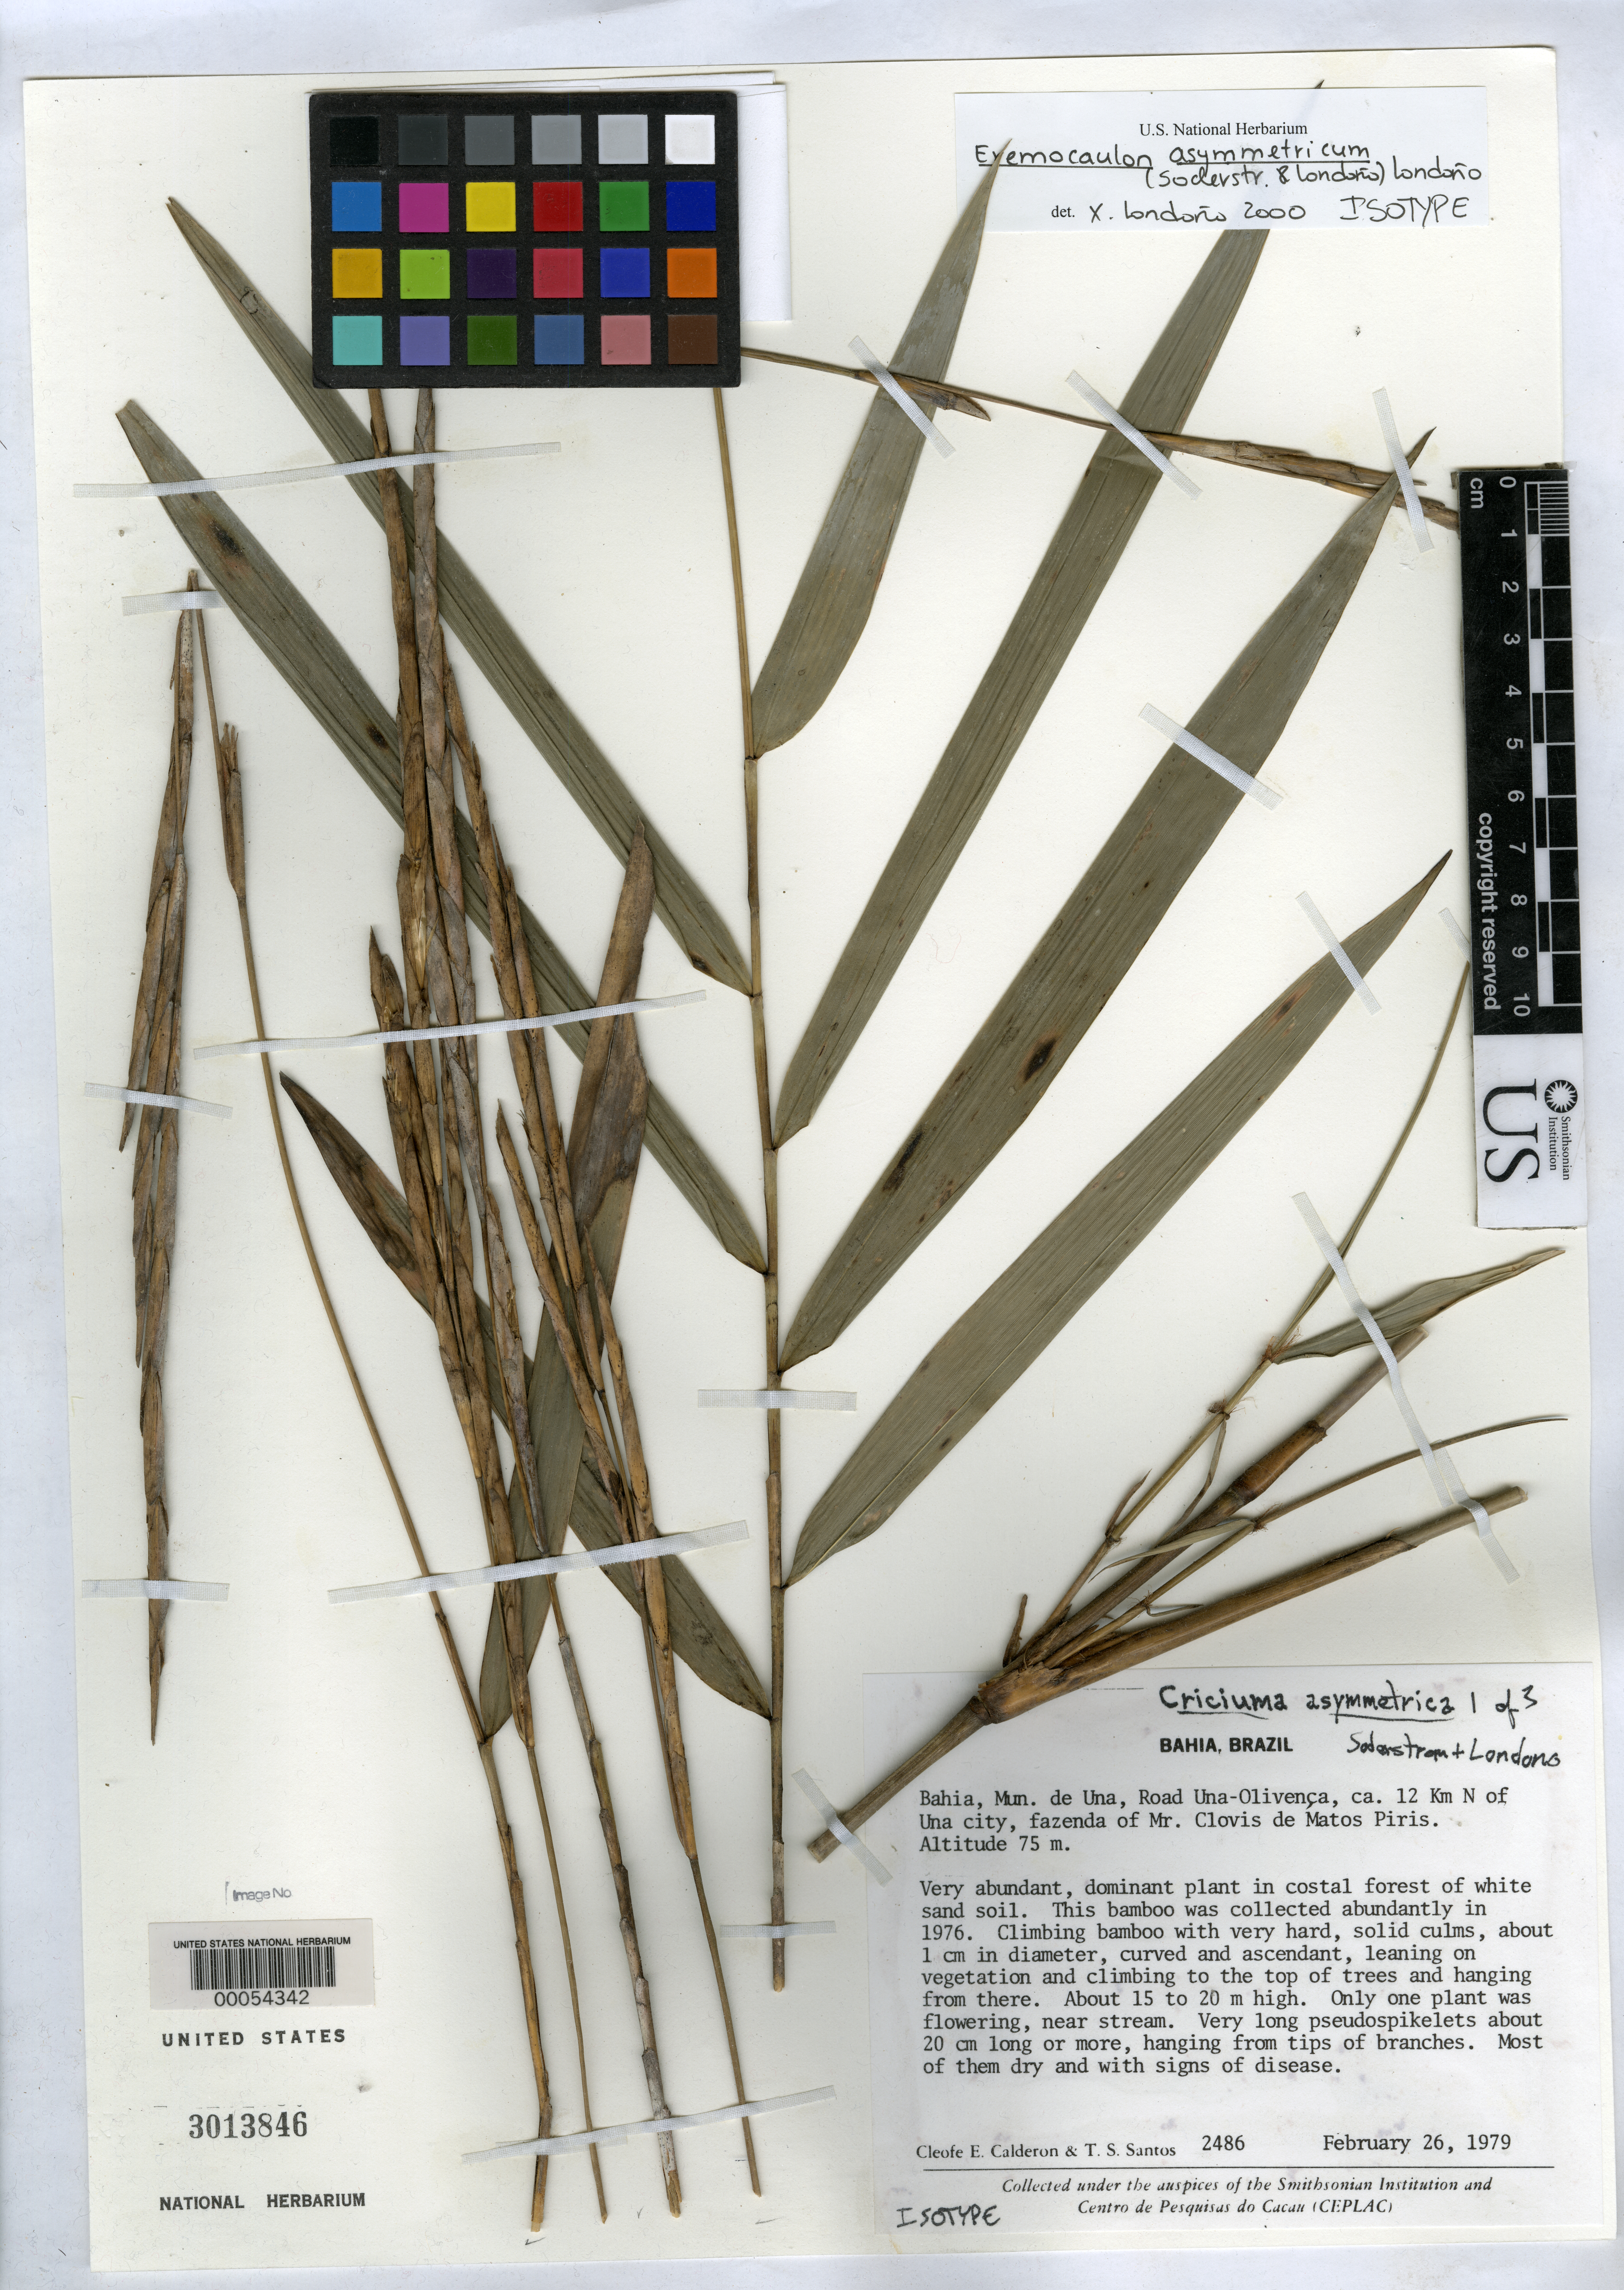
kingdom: Plantae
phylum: Tracheophyta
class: Liliopsida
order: Poales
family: Poaceae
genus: Criciuma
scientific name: Criciuma asymmetrica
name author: Soderstr. & Londoño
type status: Isotype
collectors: C. E. Calderón & T. S. Santos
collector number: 2486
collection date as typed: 26 Feb 1979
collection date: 1979-02-26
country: Brazil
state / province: Bahia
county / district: Una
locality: Road Una-Olivenca, ca 12 km N of Una City, Fazenda of Mt. Clovis de Matos Piris.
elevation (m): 15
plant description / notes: Additional type material filed separately with bulky bamboos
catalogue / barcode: US 3013846